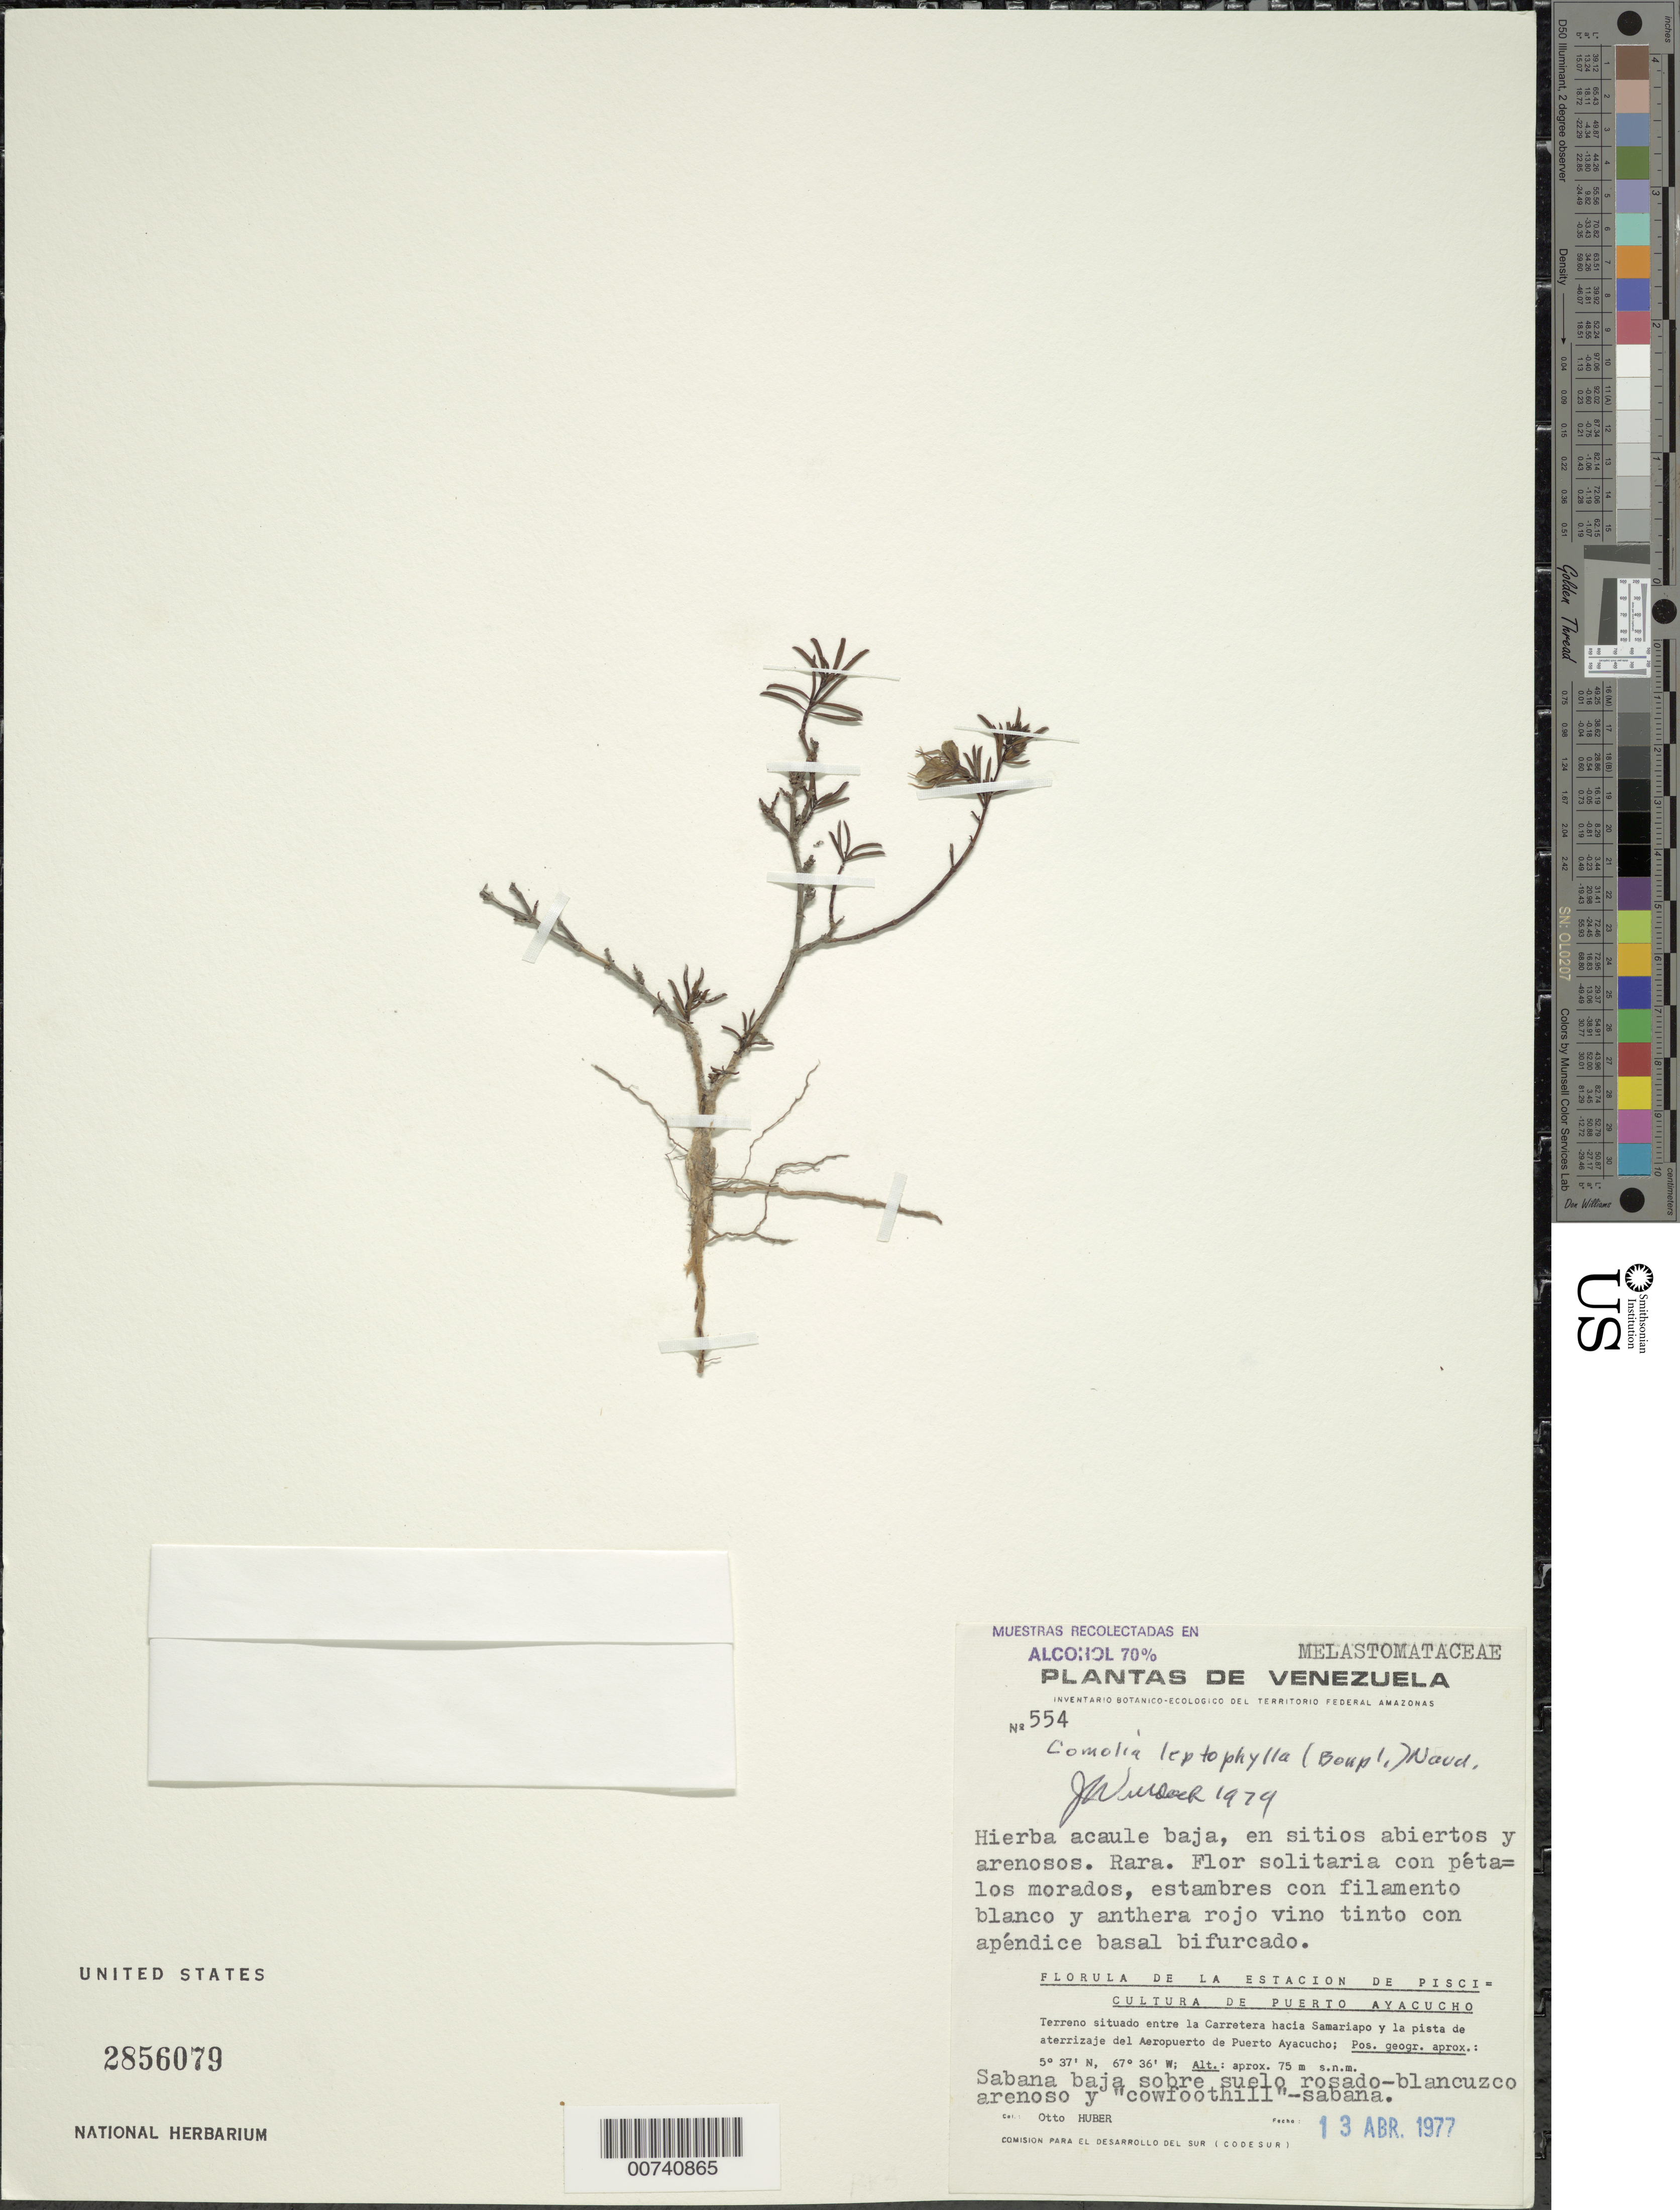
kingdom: Plantae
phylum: Tracheophyta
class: Magnoliopsida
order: Myrtales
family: Melastomataceae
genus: Comolia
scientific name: Comolia leptophylla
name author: (Bonpl.) Naudin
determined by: Wurdack, John J., (US), US (UNITED STATES)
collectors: O. Huber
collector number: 554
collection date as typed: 13-Apr-77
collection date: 1977-04-13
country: Venezuela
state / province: Amazonas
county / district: Atures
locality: Puerto Ayacucho, carretera hacia Samariapo y la pista de aterrizaje del Aeropuerto de Puerto Ayacucho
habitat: Open and sandy sites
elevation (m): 75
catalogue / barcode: US 2856079